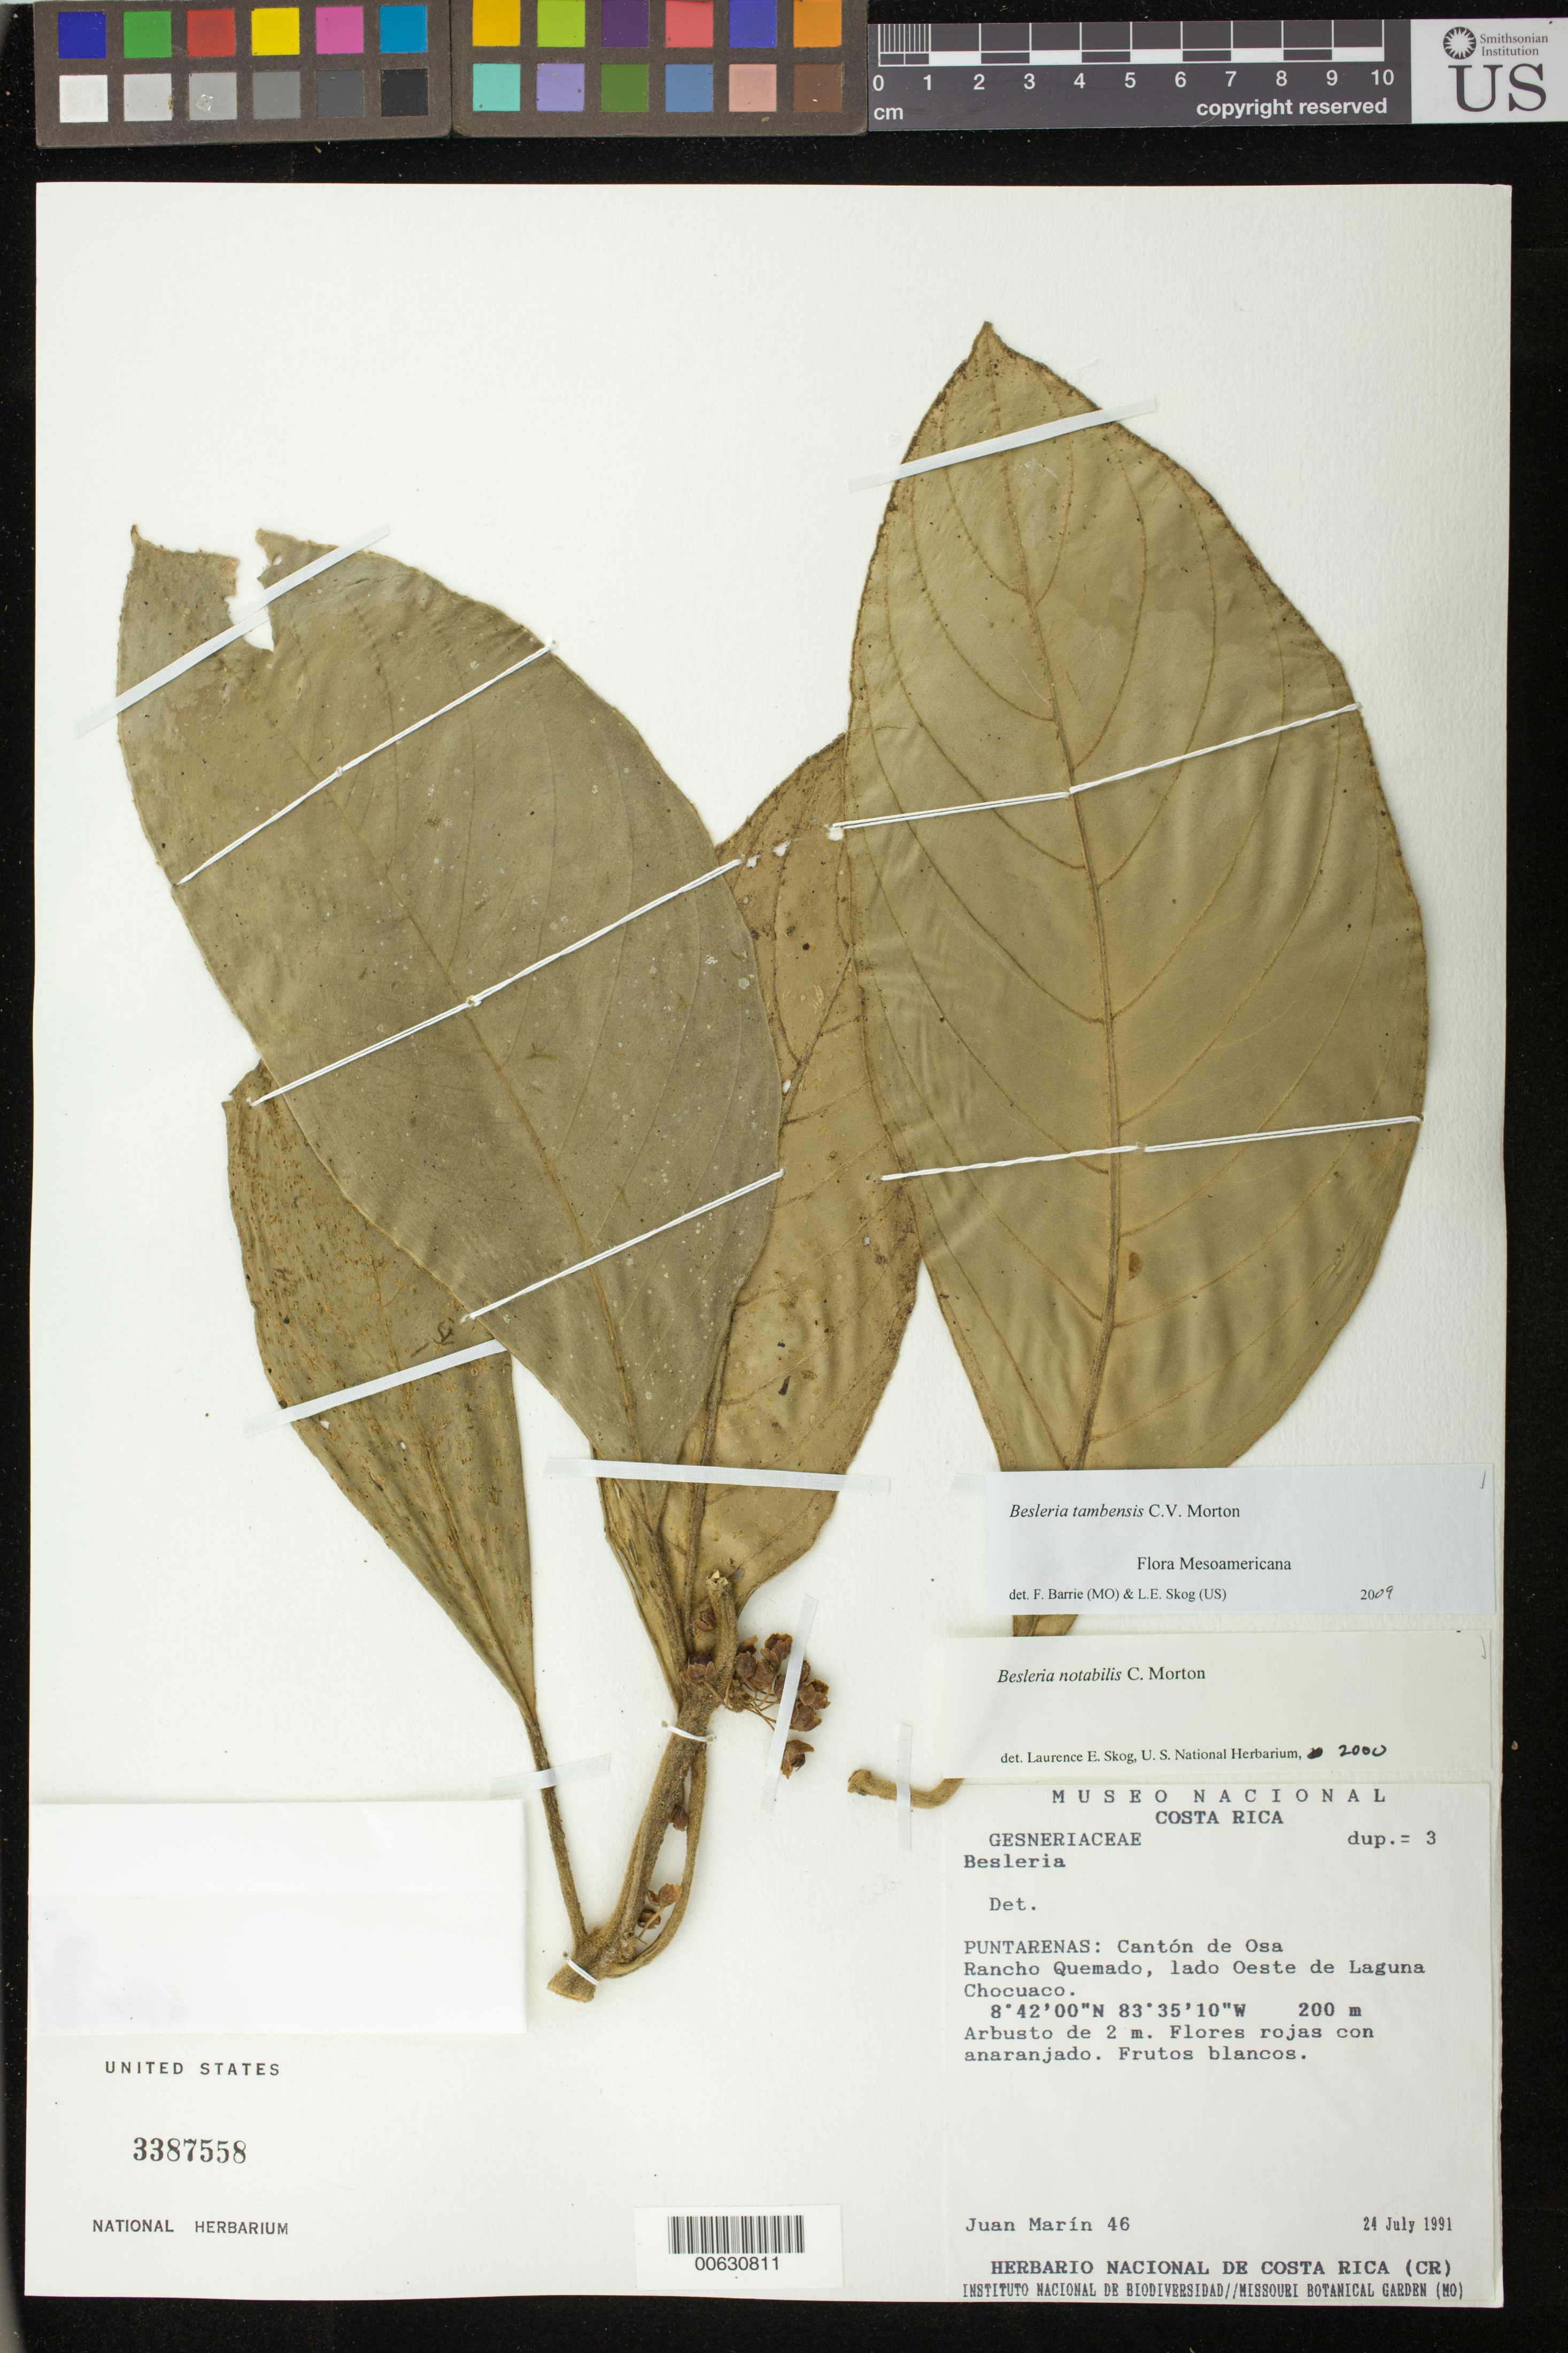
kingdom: Plantae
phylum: Tracheophyta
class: Magnoliopsida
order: Lamiales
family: Gesneriaceae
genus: Besleria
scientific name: Besleria tambensis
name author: C.V. Morton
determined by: Barrie, F. R.; Skog, Laurence E.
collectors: J. Marín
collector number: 46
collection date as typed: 24 Jul 1991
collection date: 1991-07-24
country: Costa Rica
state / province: Puntarenas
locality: Cantón de Osa, Rancho Quemado, lado Oeste de Laguna Chocuaco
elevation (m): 200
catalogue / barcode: US 3387558